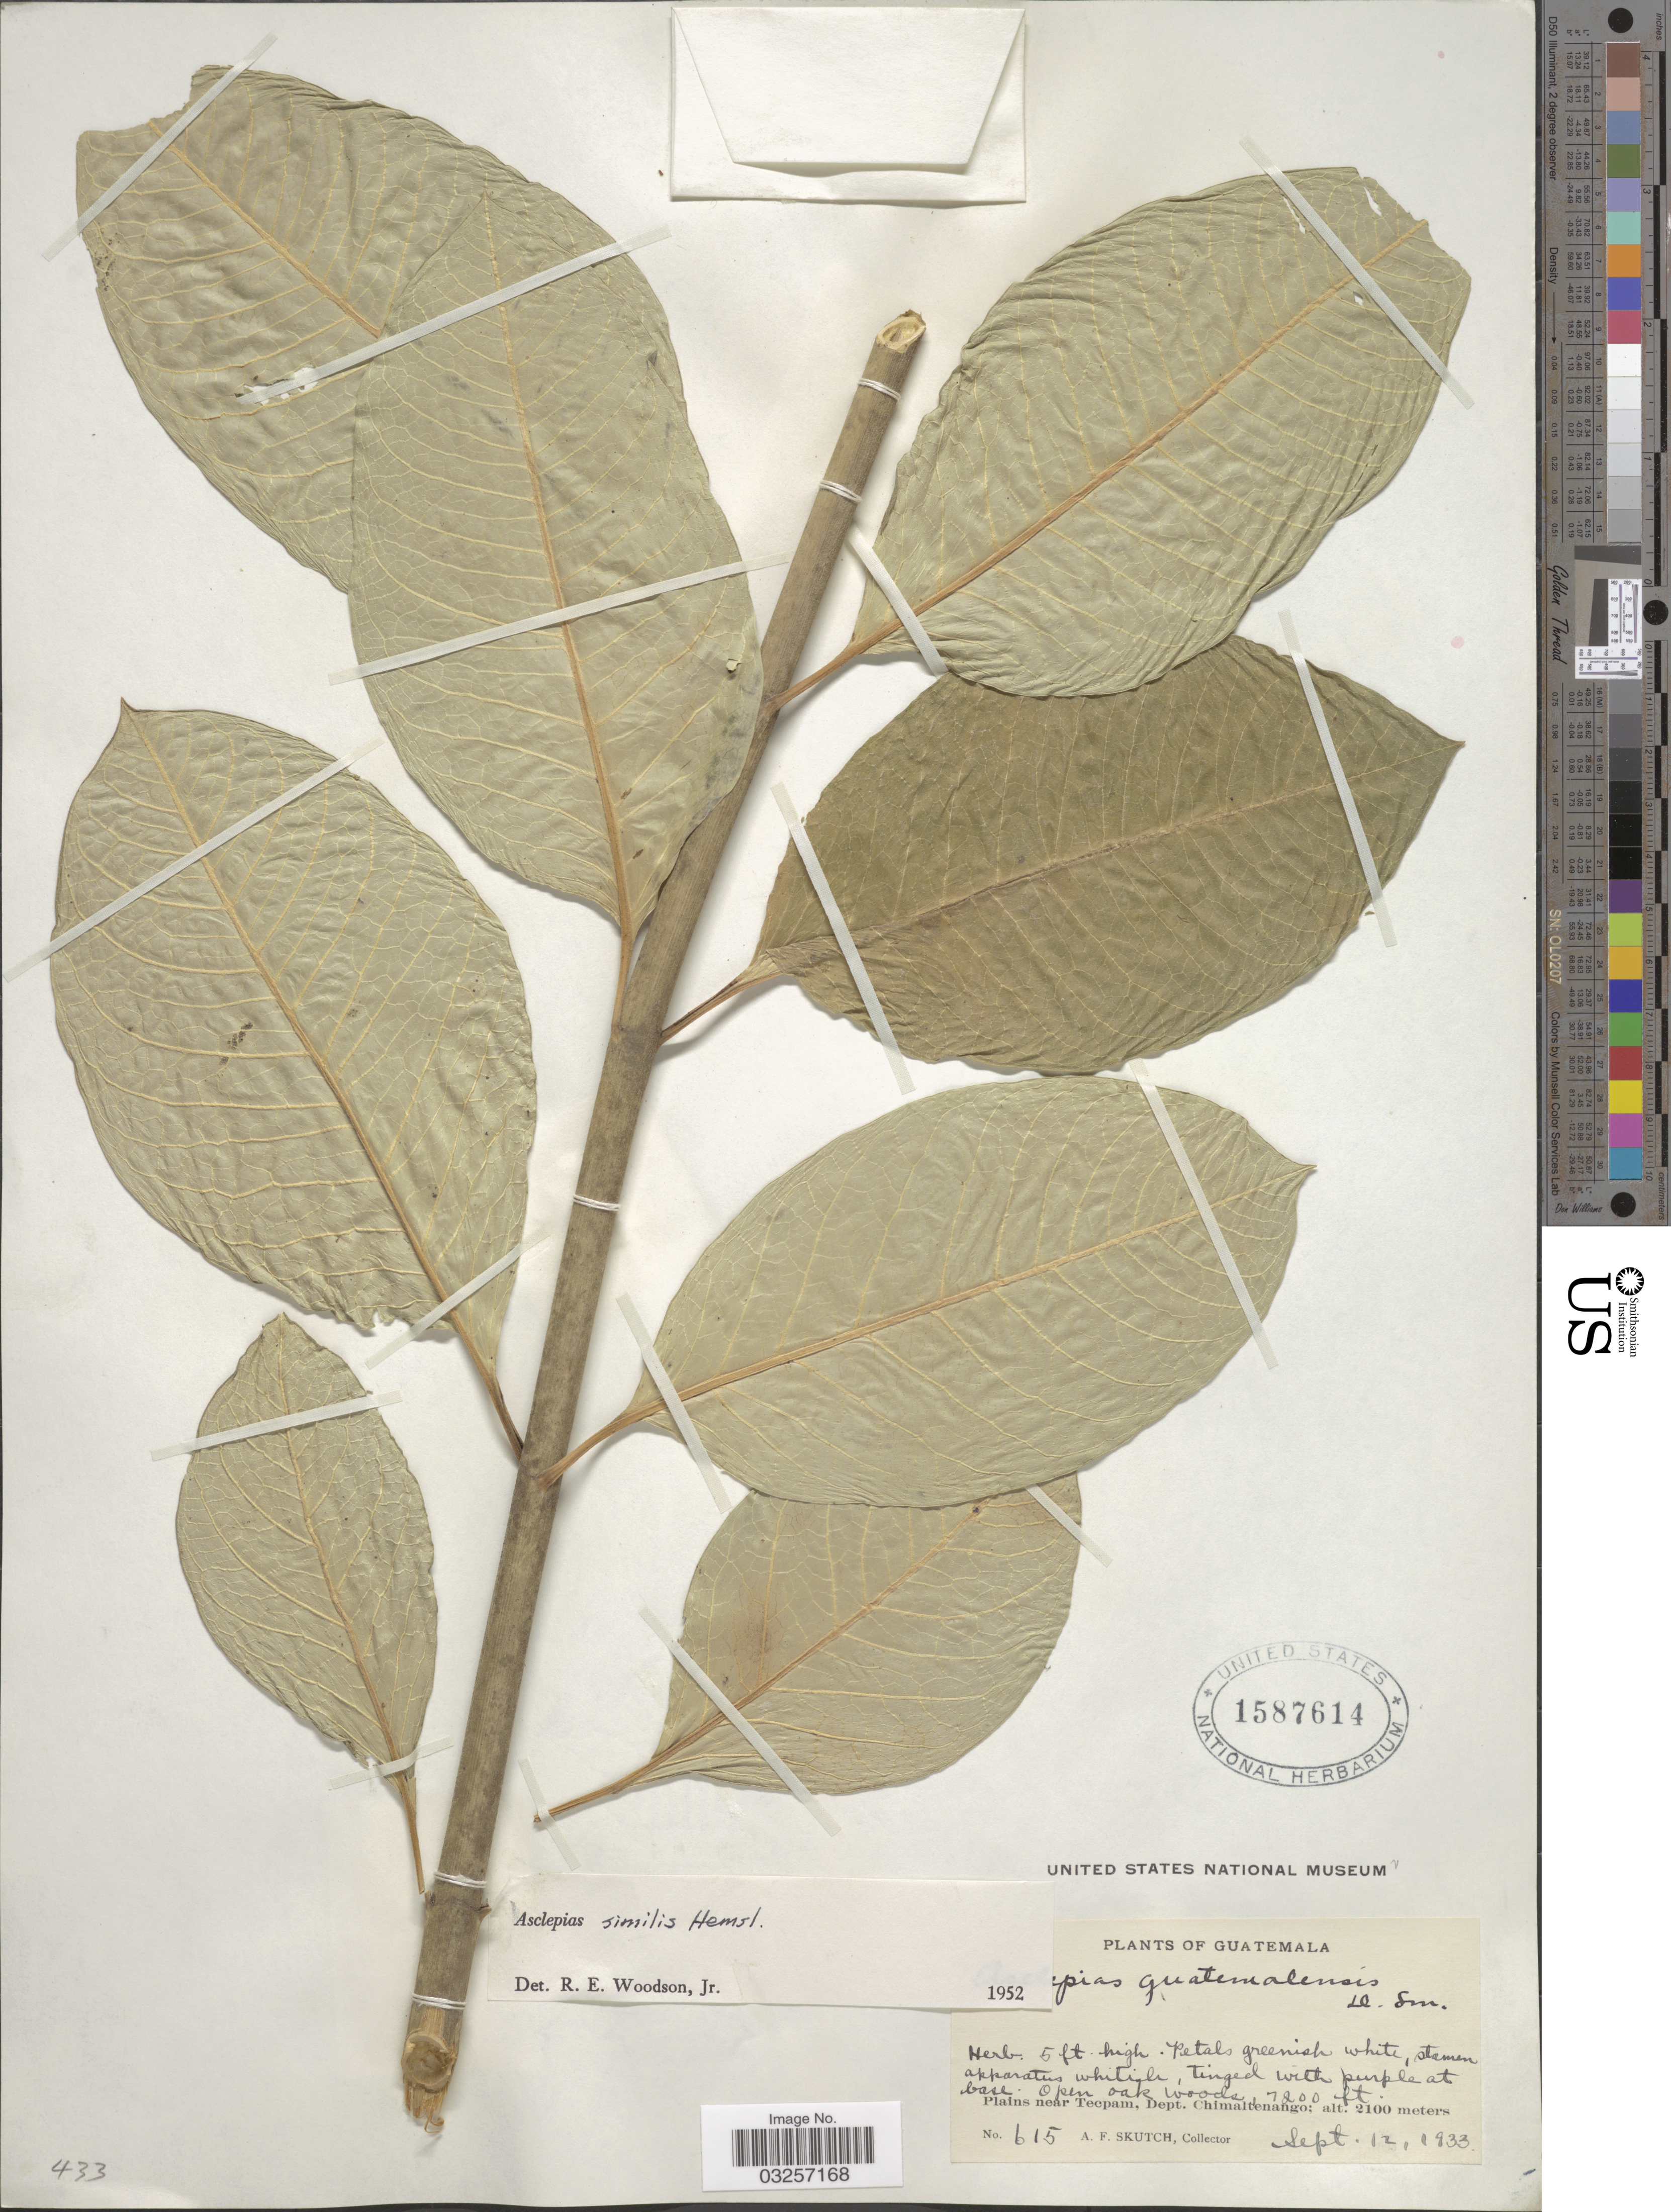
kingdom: Plantae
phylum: Tracheophyta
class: Magnoliopsida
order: Gentianales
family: Apocynaceae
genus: Asclepias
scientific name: Asclepias similis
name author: Hemsl.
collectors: A. F. Skutch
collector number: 615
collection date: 1933-09-12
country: Guatemala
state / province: Chimaltenango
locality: Plains near Tecpam, Dept. Chimaltenango.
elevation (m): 2100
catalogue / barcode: US 1587614